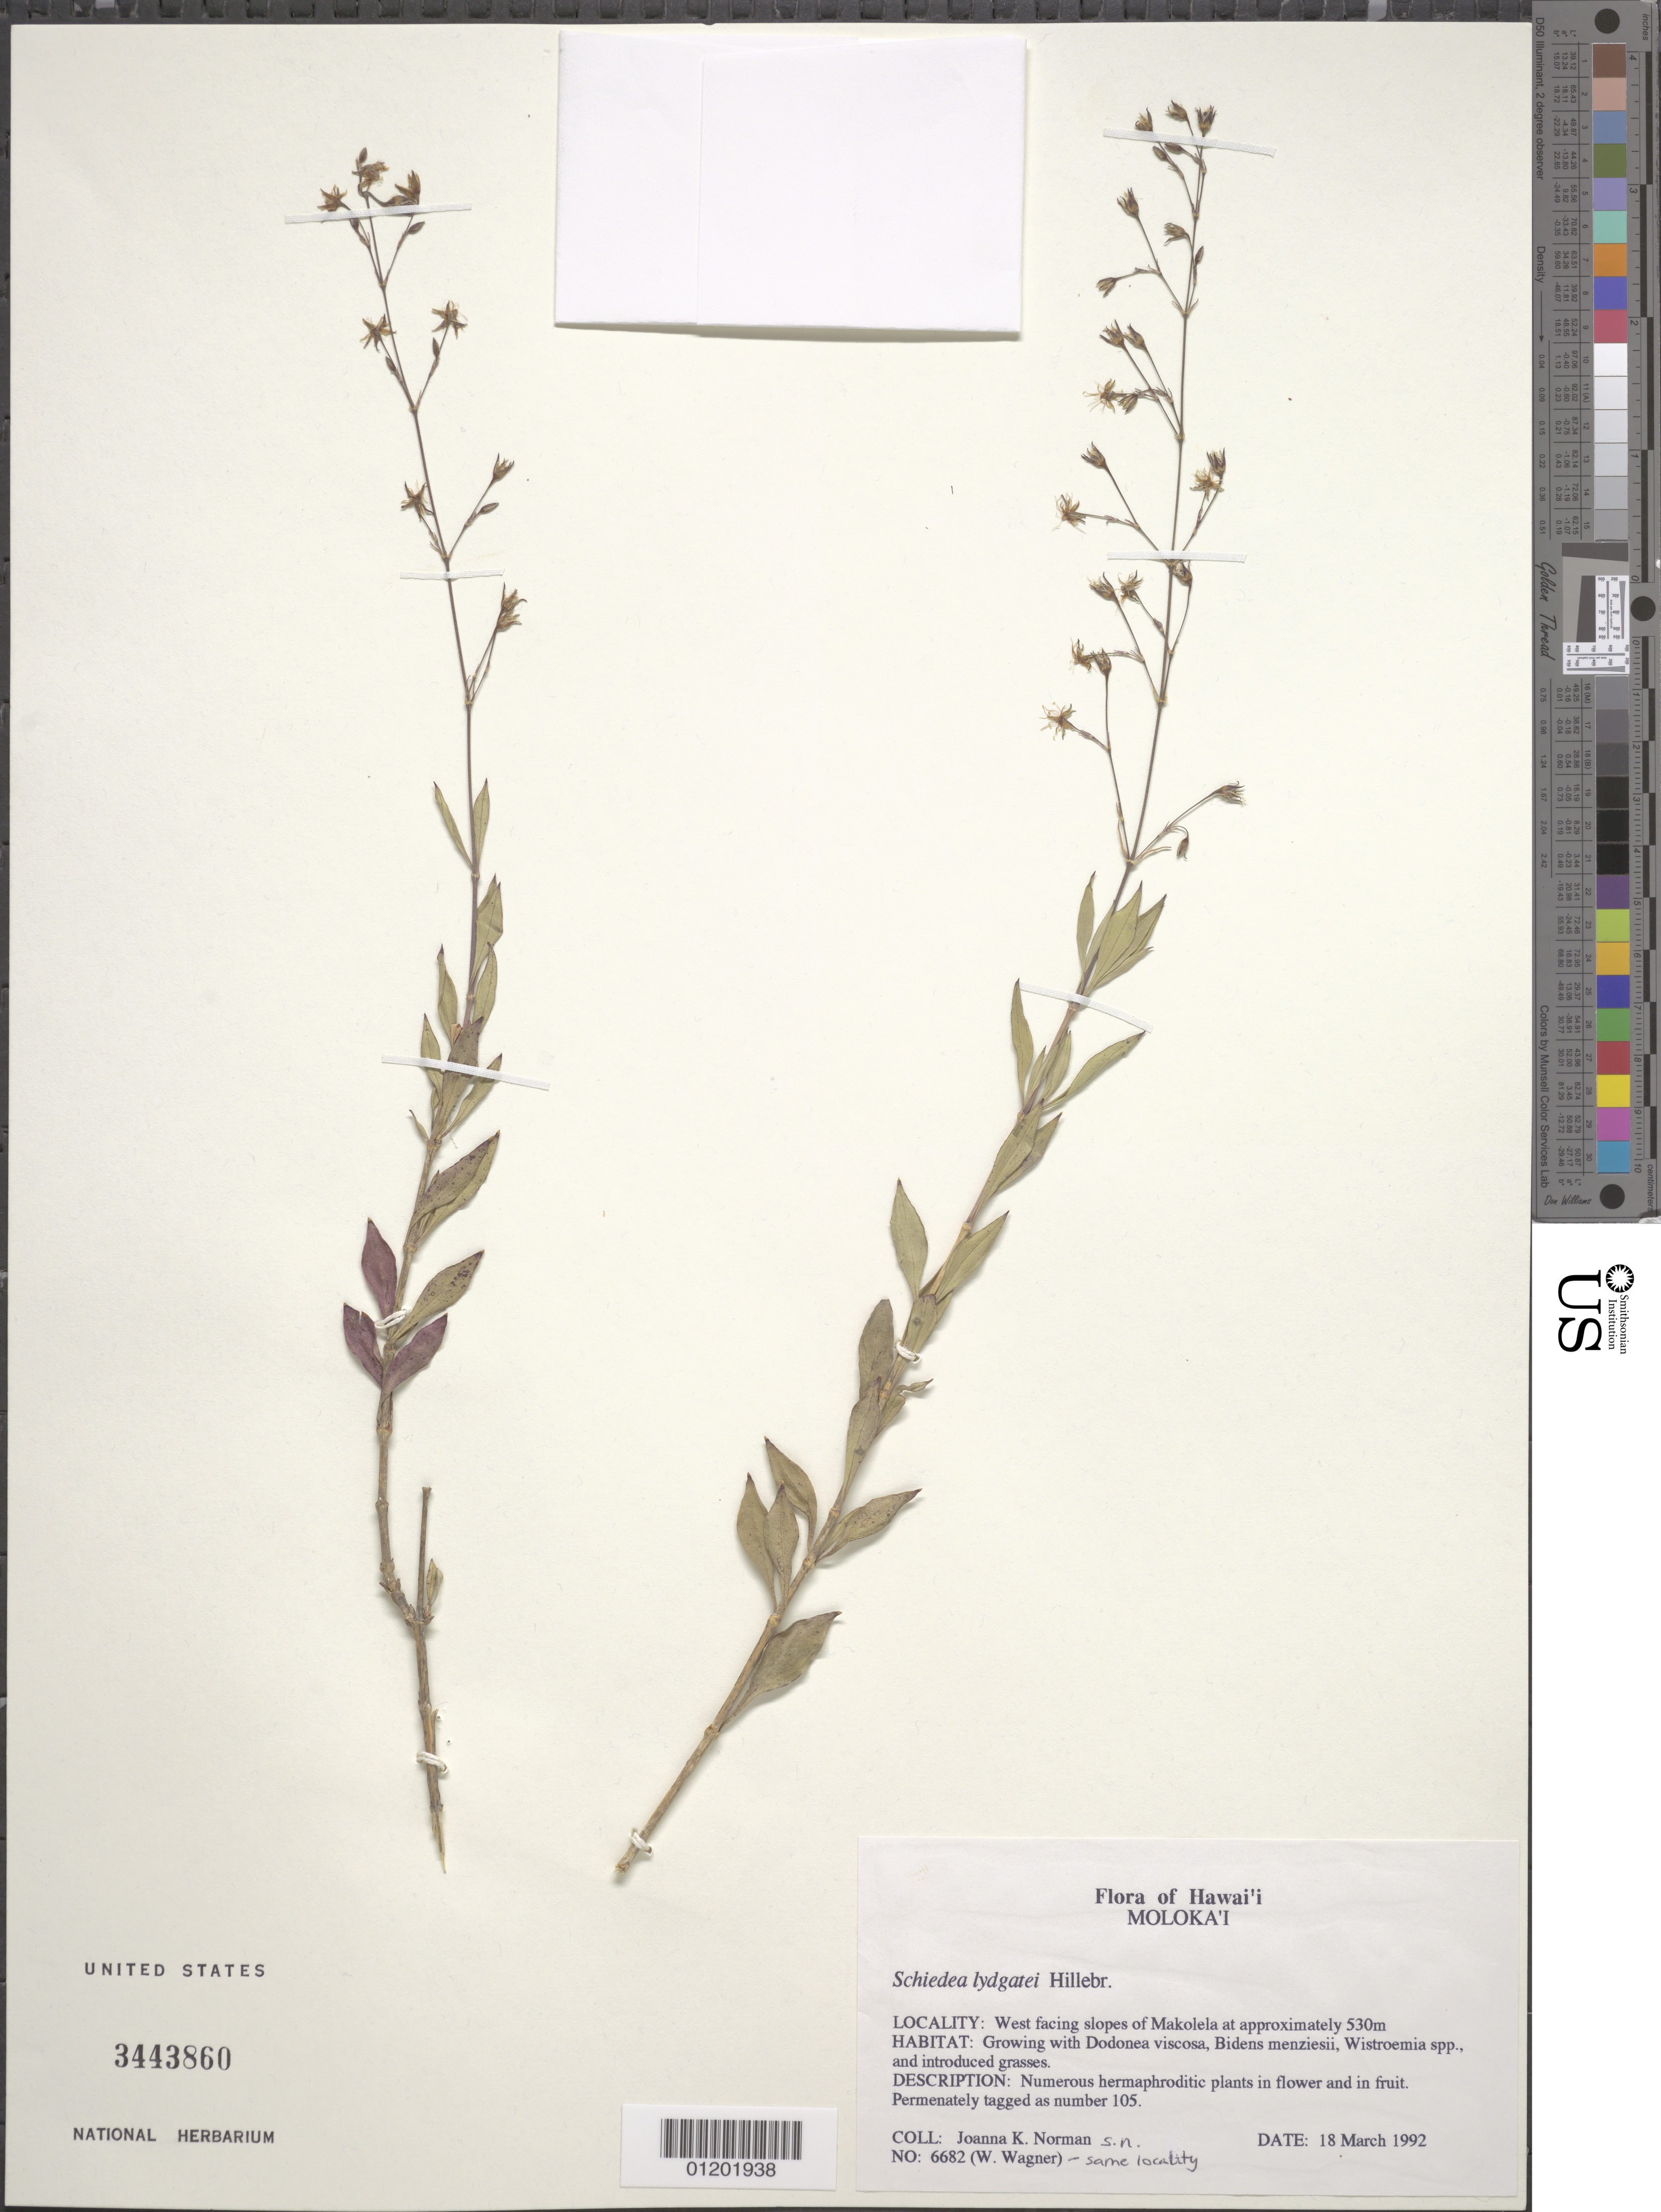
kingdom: Plantae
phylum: Tracheophyta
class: Magnoliopsida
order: Caryophyllales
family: Caryophyllaceae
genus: Schiedea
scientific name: Schiedea lydgatei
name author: Hillebr.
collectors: J. Norman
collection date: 1992-03-18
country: United States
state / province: Hawaii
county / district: Maui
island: Moloka'i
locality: West facing slopes of Makolela.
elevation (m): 530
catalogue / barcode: US 3443860